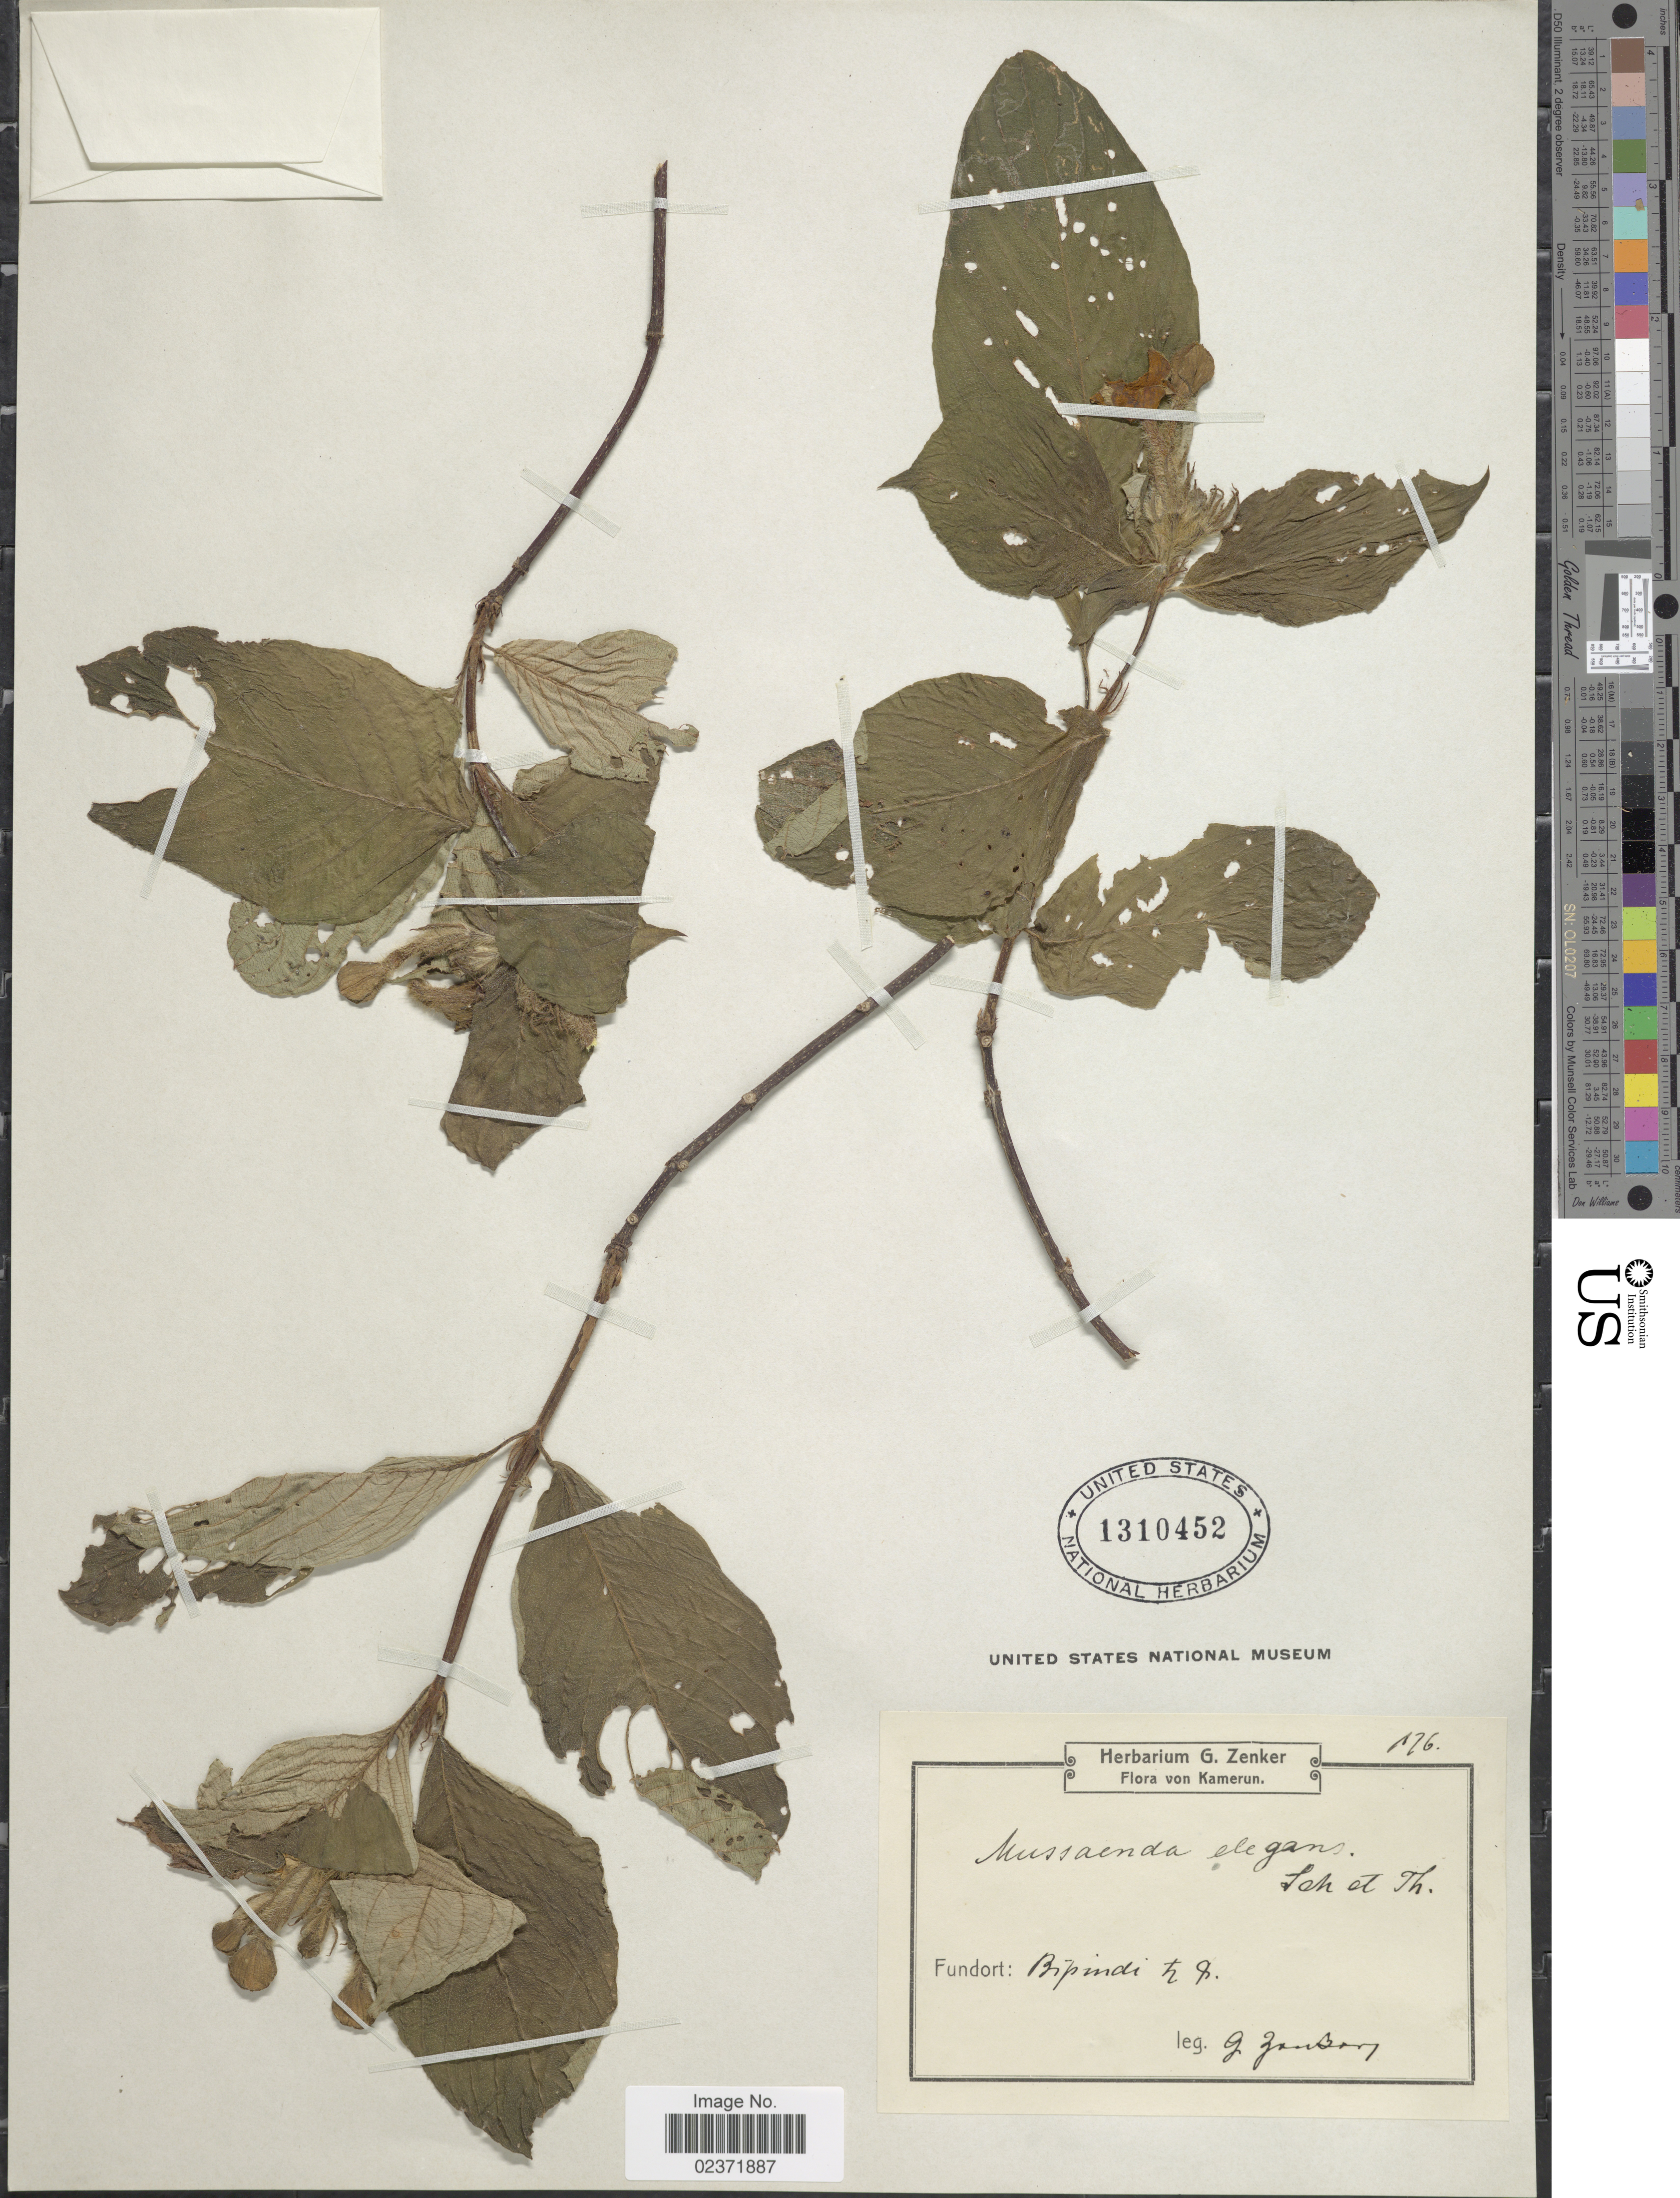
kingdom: Plantae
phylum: Tracheophyta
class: Magnoliopsida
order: Gentianales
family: Rubiaceae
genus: Mussaenda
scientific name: Mussaenda elegans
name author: Schumach. & Thonn.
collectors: G. A. Zenker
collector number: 176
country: Cameroon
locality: Kamerun, Bipundi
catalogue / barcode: US 1310452